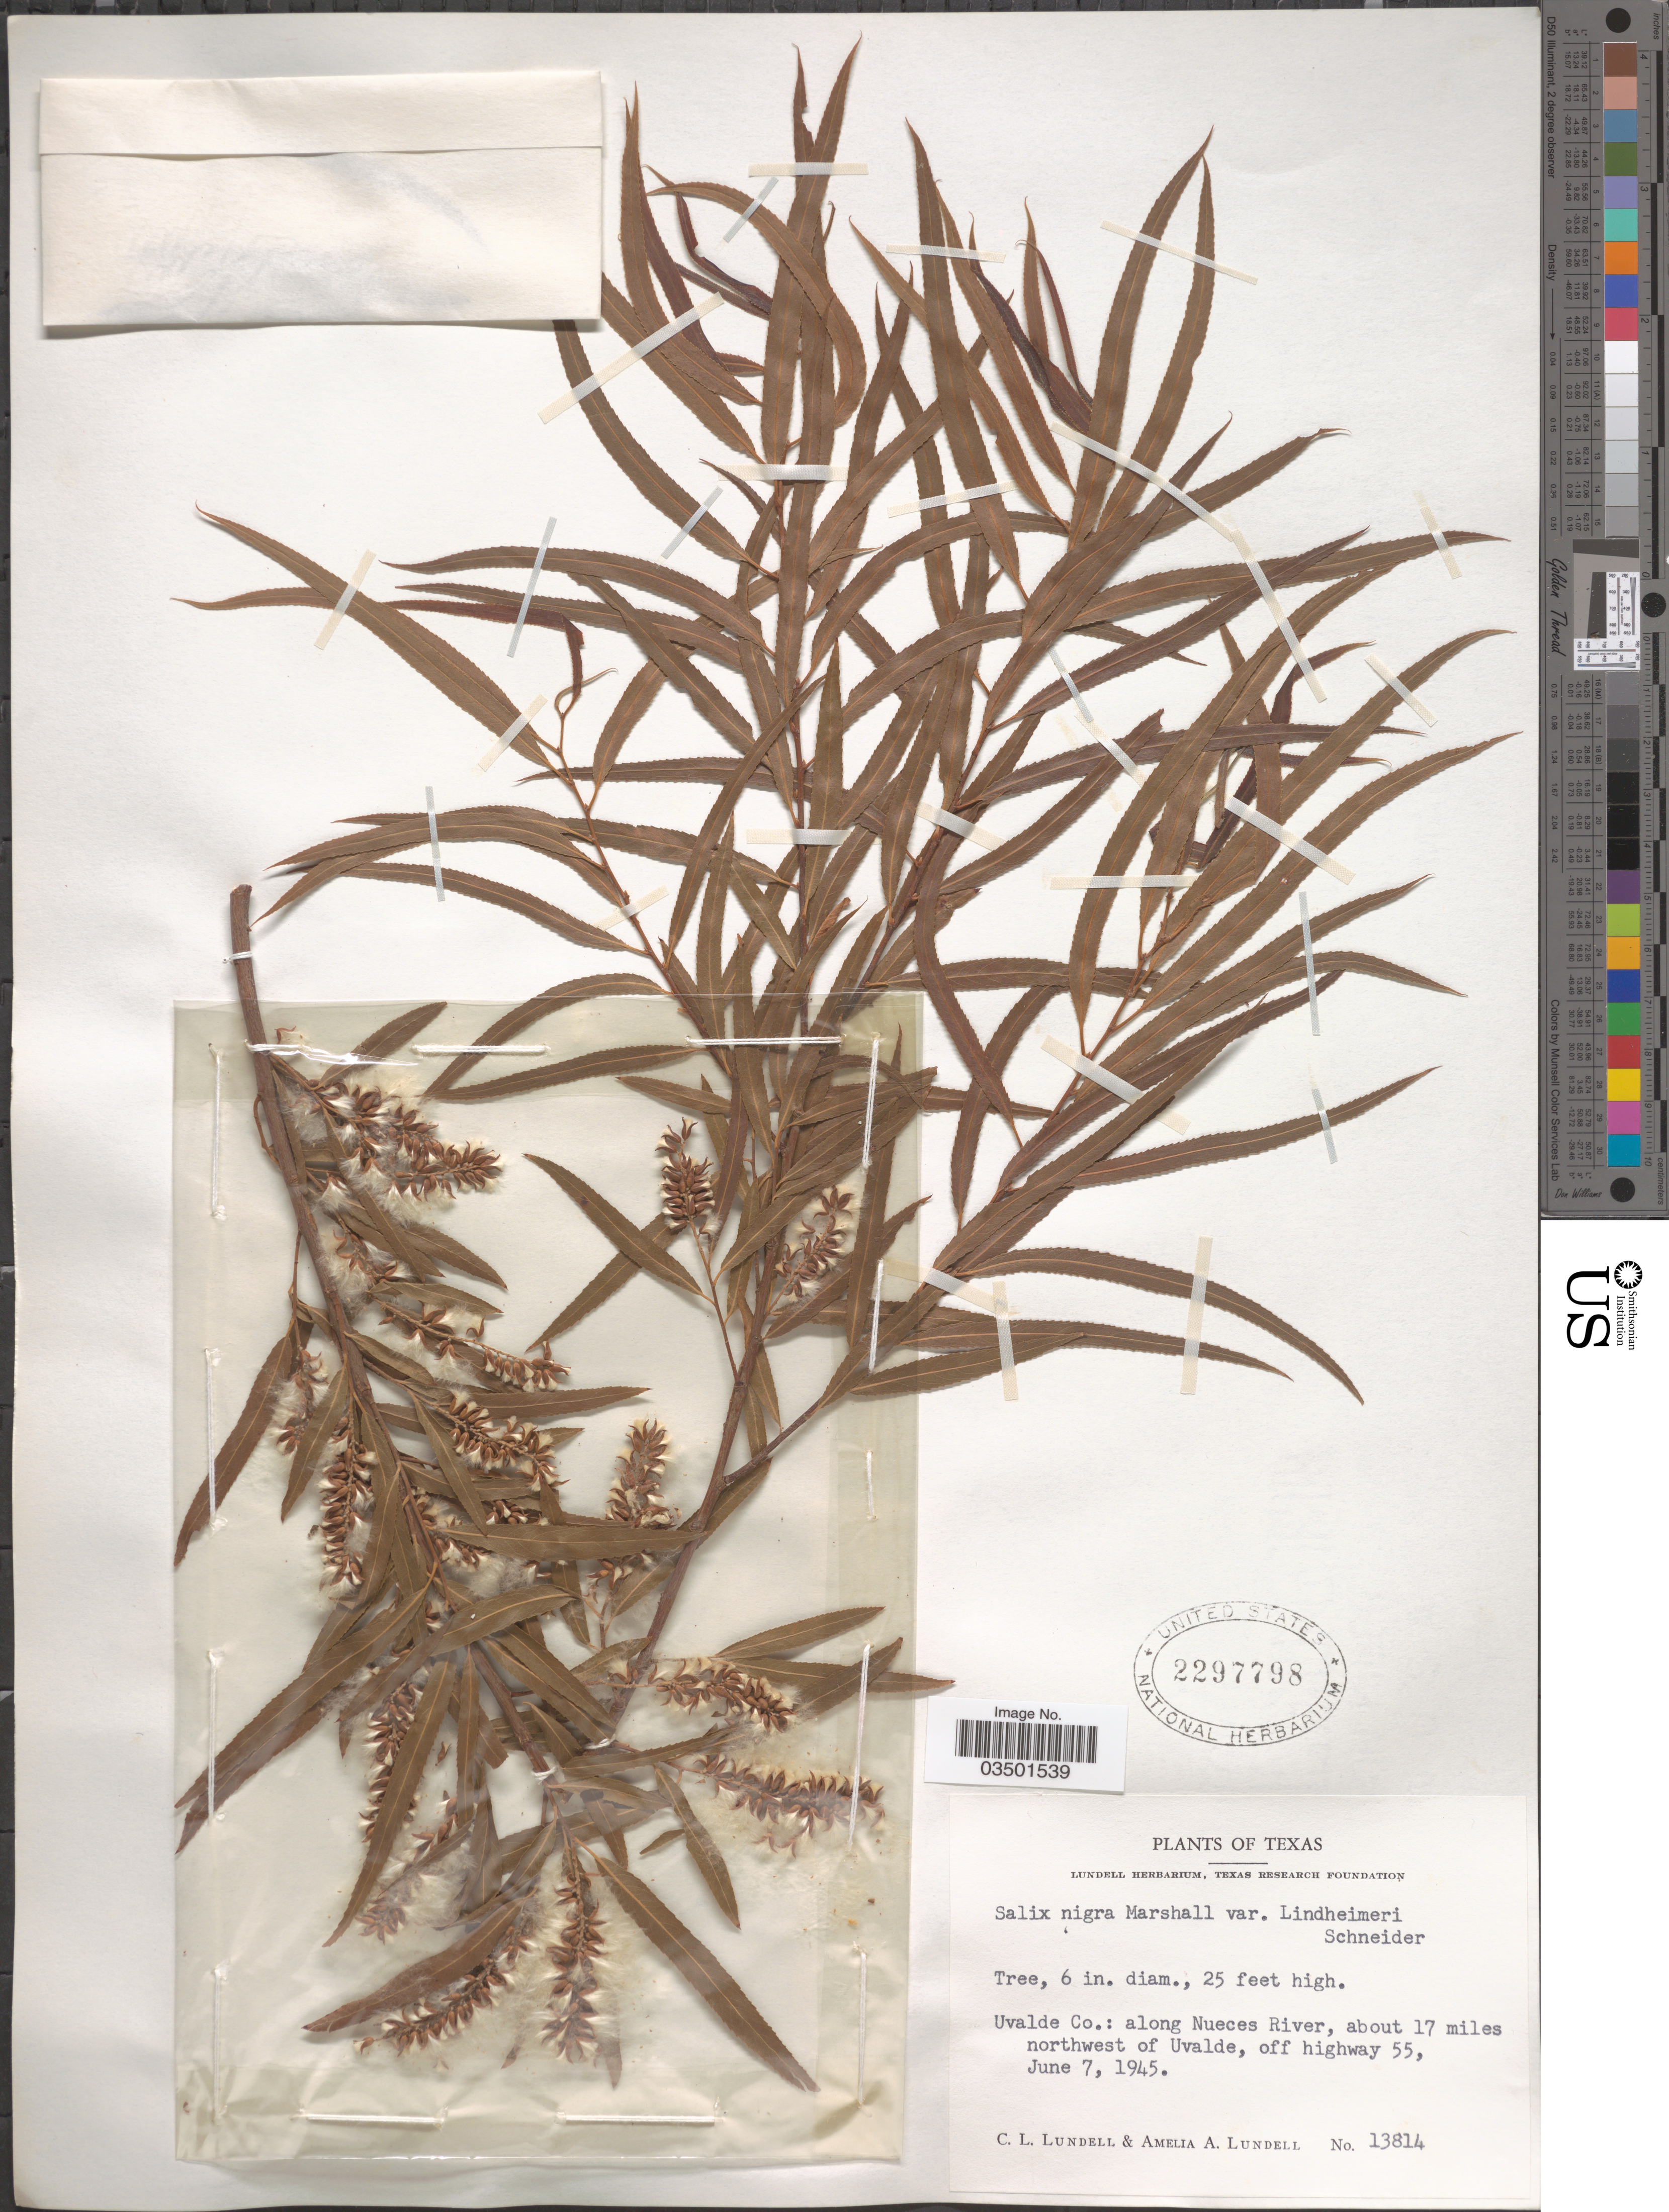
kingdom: Plantae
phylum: Tracheophyta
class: Magnoliopsida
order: Malpighiales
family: Salicaceae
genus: Salix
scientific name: Salix nigra var. lindheimeri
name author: C.K. Schneid.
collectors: C. L. Lundell & A. A. Lundell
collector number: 13814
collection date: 1945-06-07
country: United States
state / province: Texas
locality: Uvalde Co.: along Nueces River, about 17 miles northwest of Uvalde, off highway 55.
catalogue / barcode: US 2297798